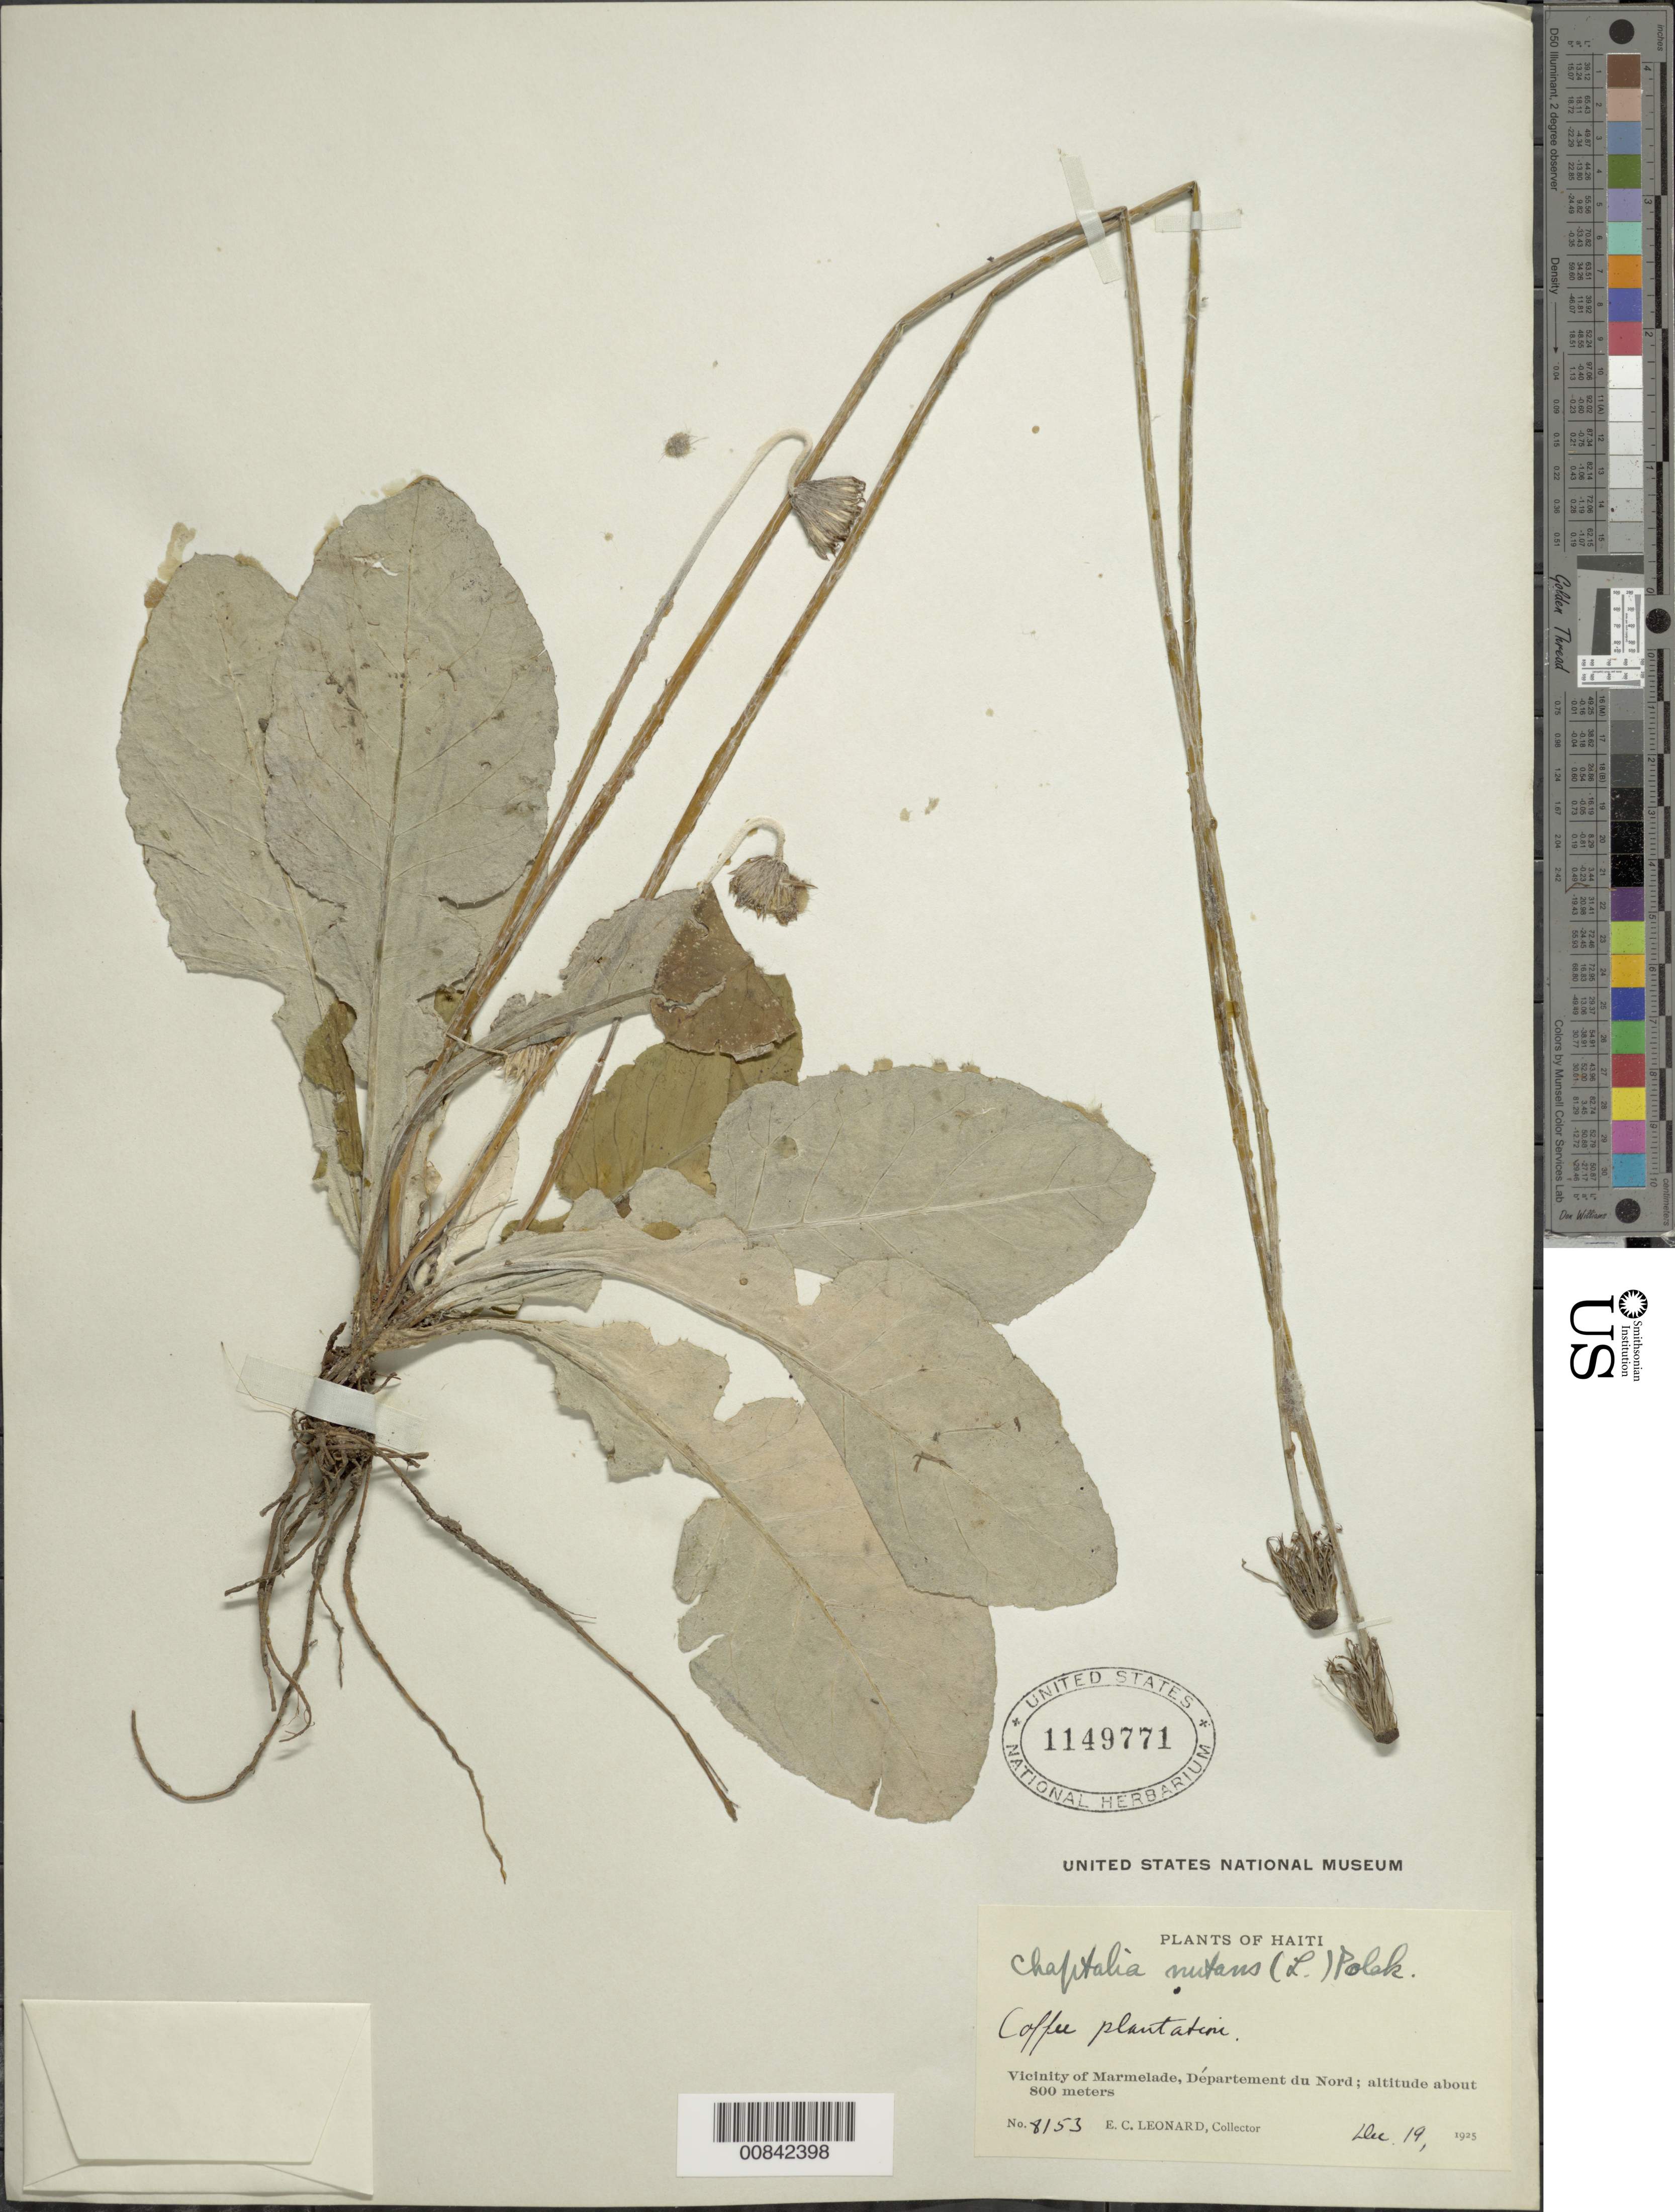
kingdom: Plantae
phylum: Tracheophyta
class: Magnoliopsida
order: Asterales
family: Asteraceae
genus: Chaptalia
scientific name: Chaptalia nutans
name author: (L.) Pol.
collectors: E. C. Leonard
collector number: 8153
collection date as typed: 19 Dec 1925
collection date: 1925-12-19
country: Haiti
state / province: Nord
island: Hispaniola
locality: Vicinity of Marmelade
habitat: Coffee plantation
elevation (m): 800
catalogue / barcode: US 1149771